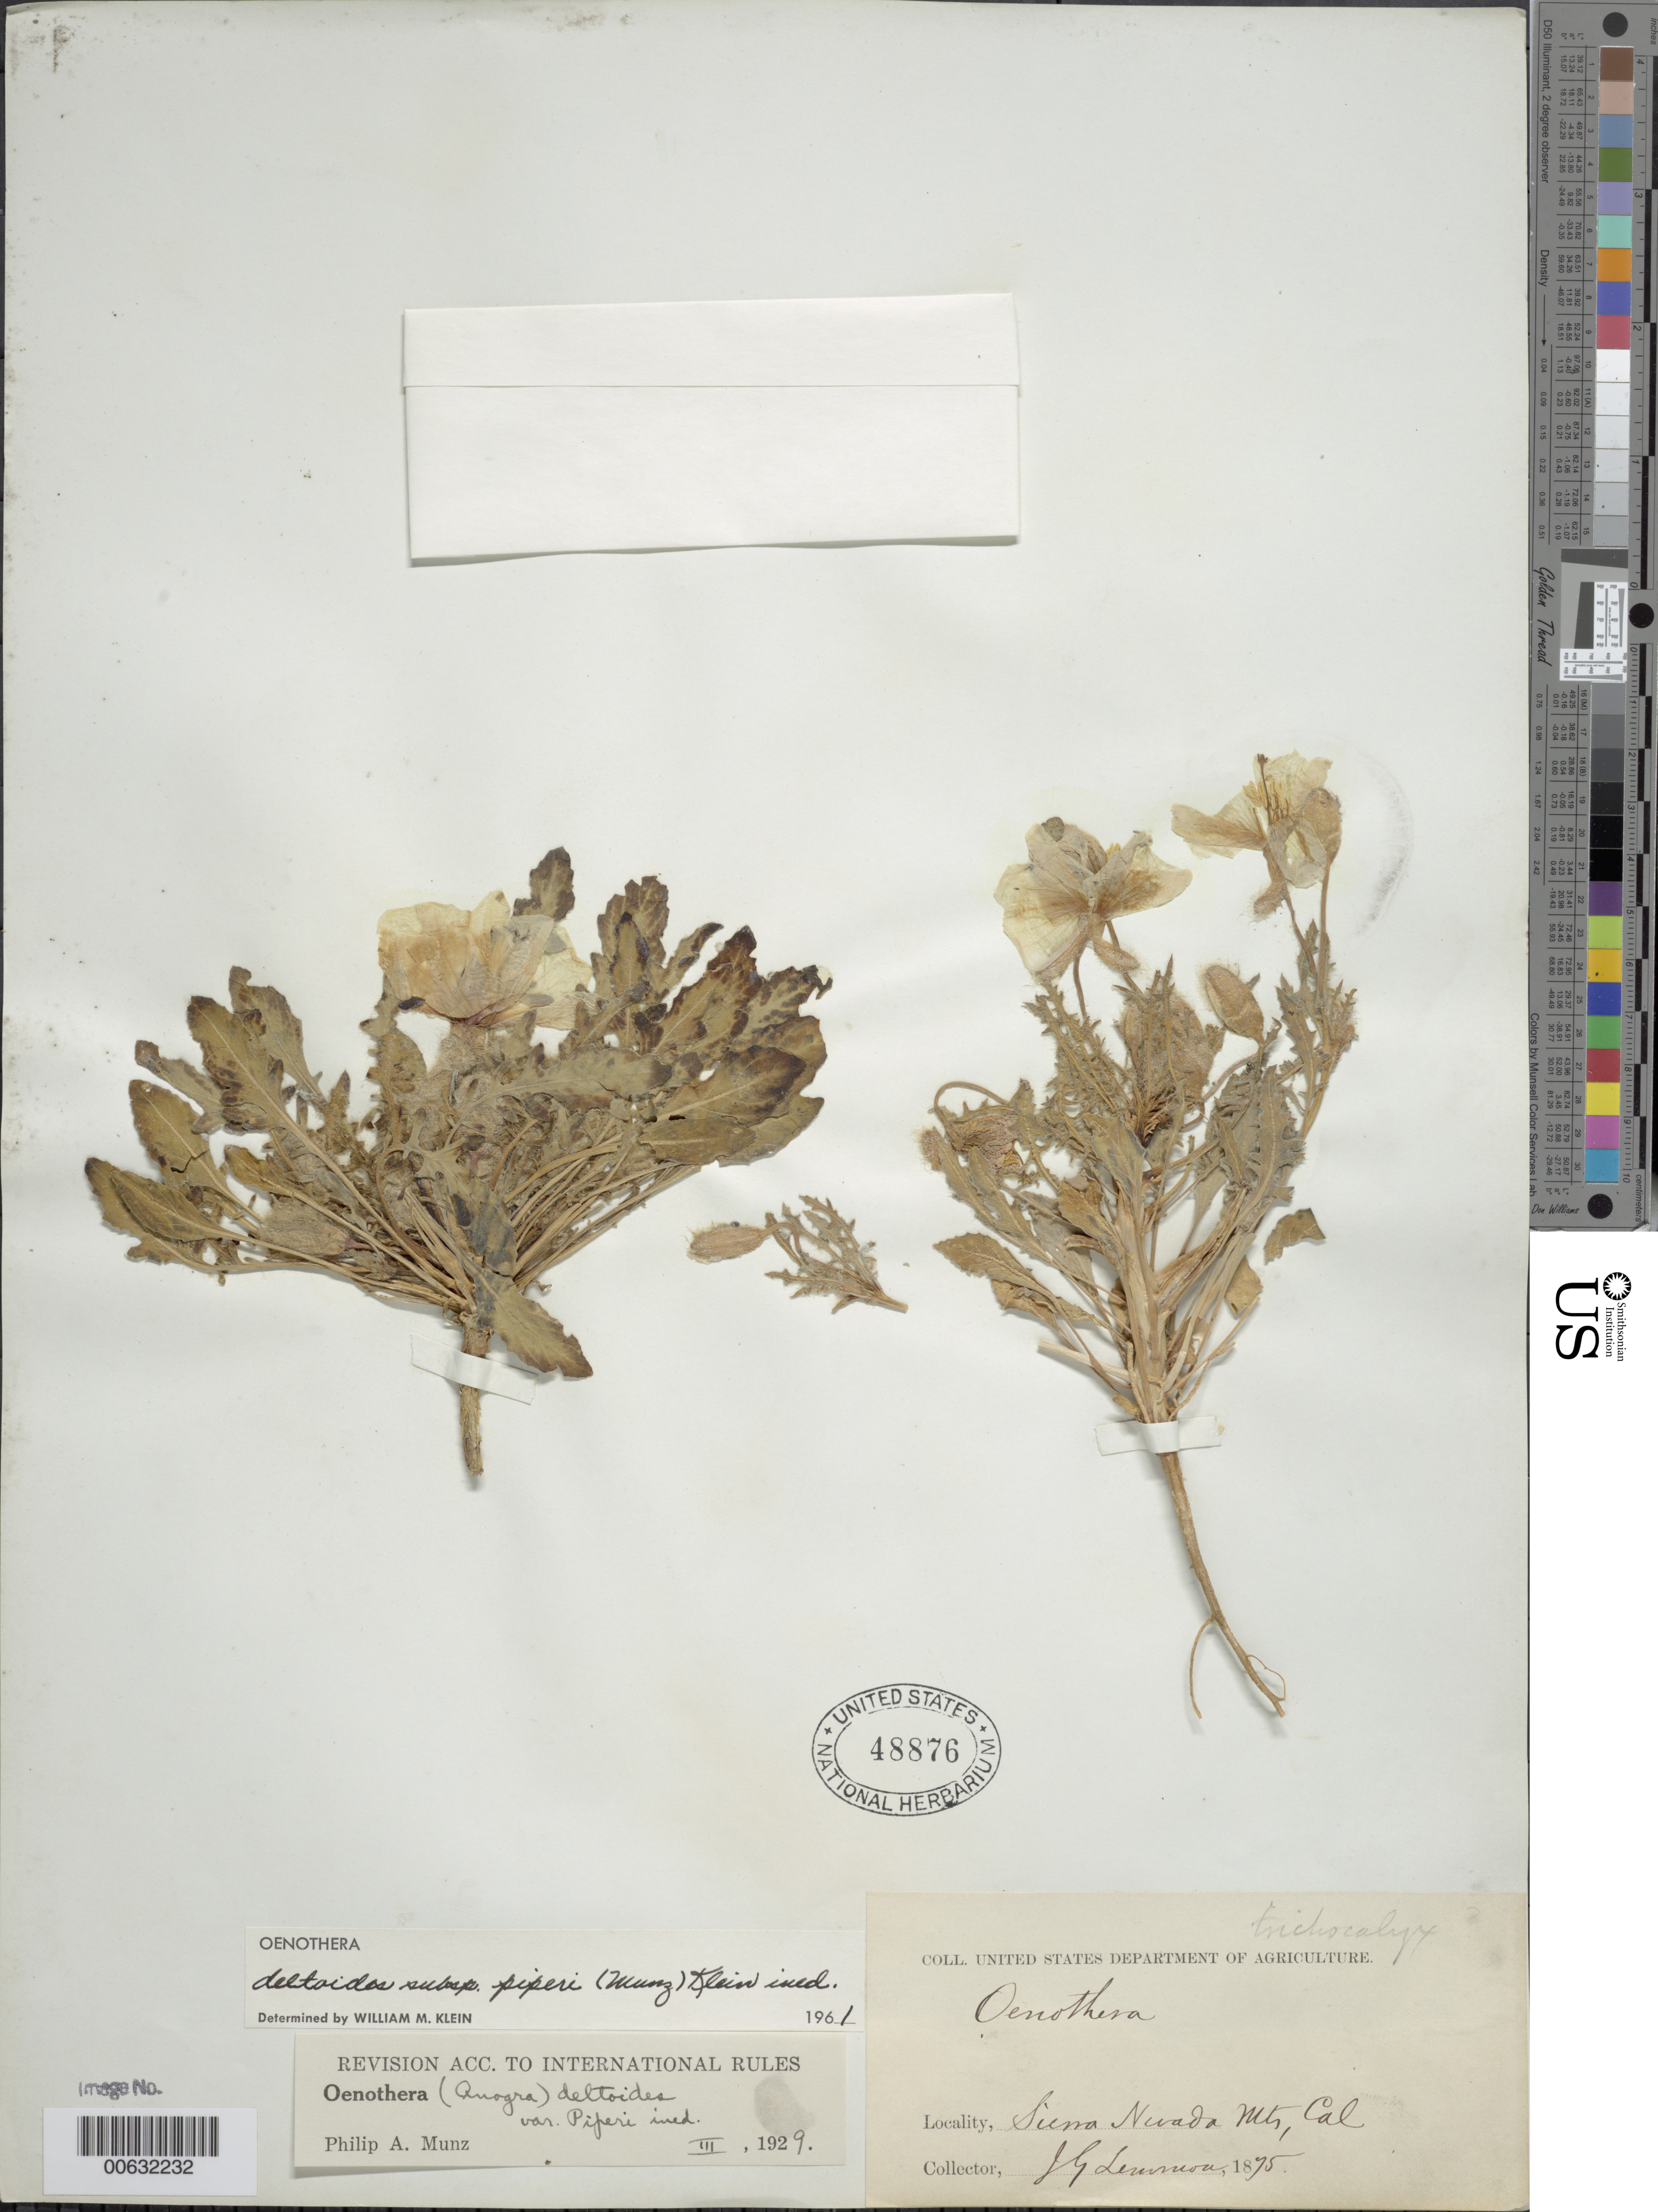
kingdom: Plantae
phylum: Tracheophyta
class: Magnoliopsida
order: Myrtales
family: Onagraceae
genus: Oenothera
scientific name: Oenothera deltoides subsp. piperi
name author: (Munz) W.M. Klein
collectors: J. G. Lemmon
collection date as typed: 1875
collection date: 1875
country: United States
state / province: California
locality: Sierra Nevada Mts.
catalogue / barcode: US 48876